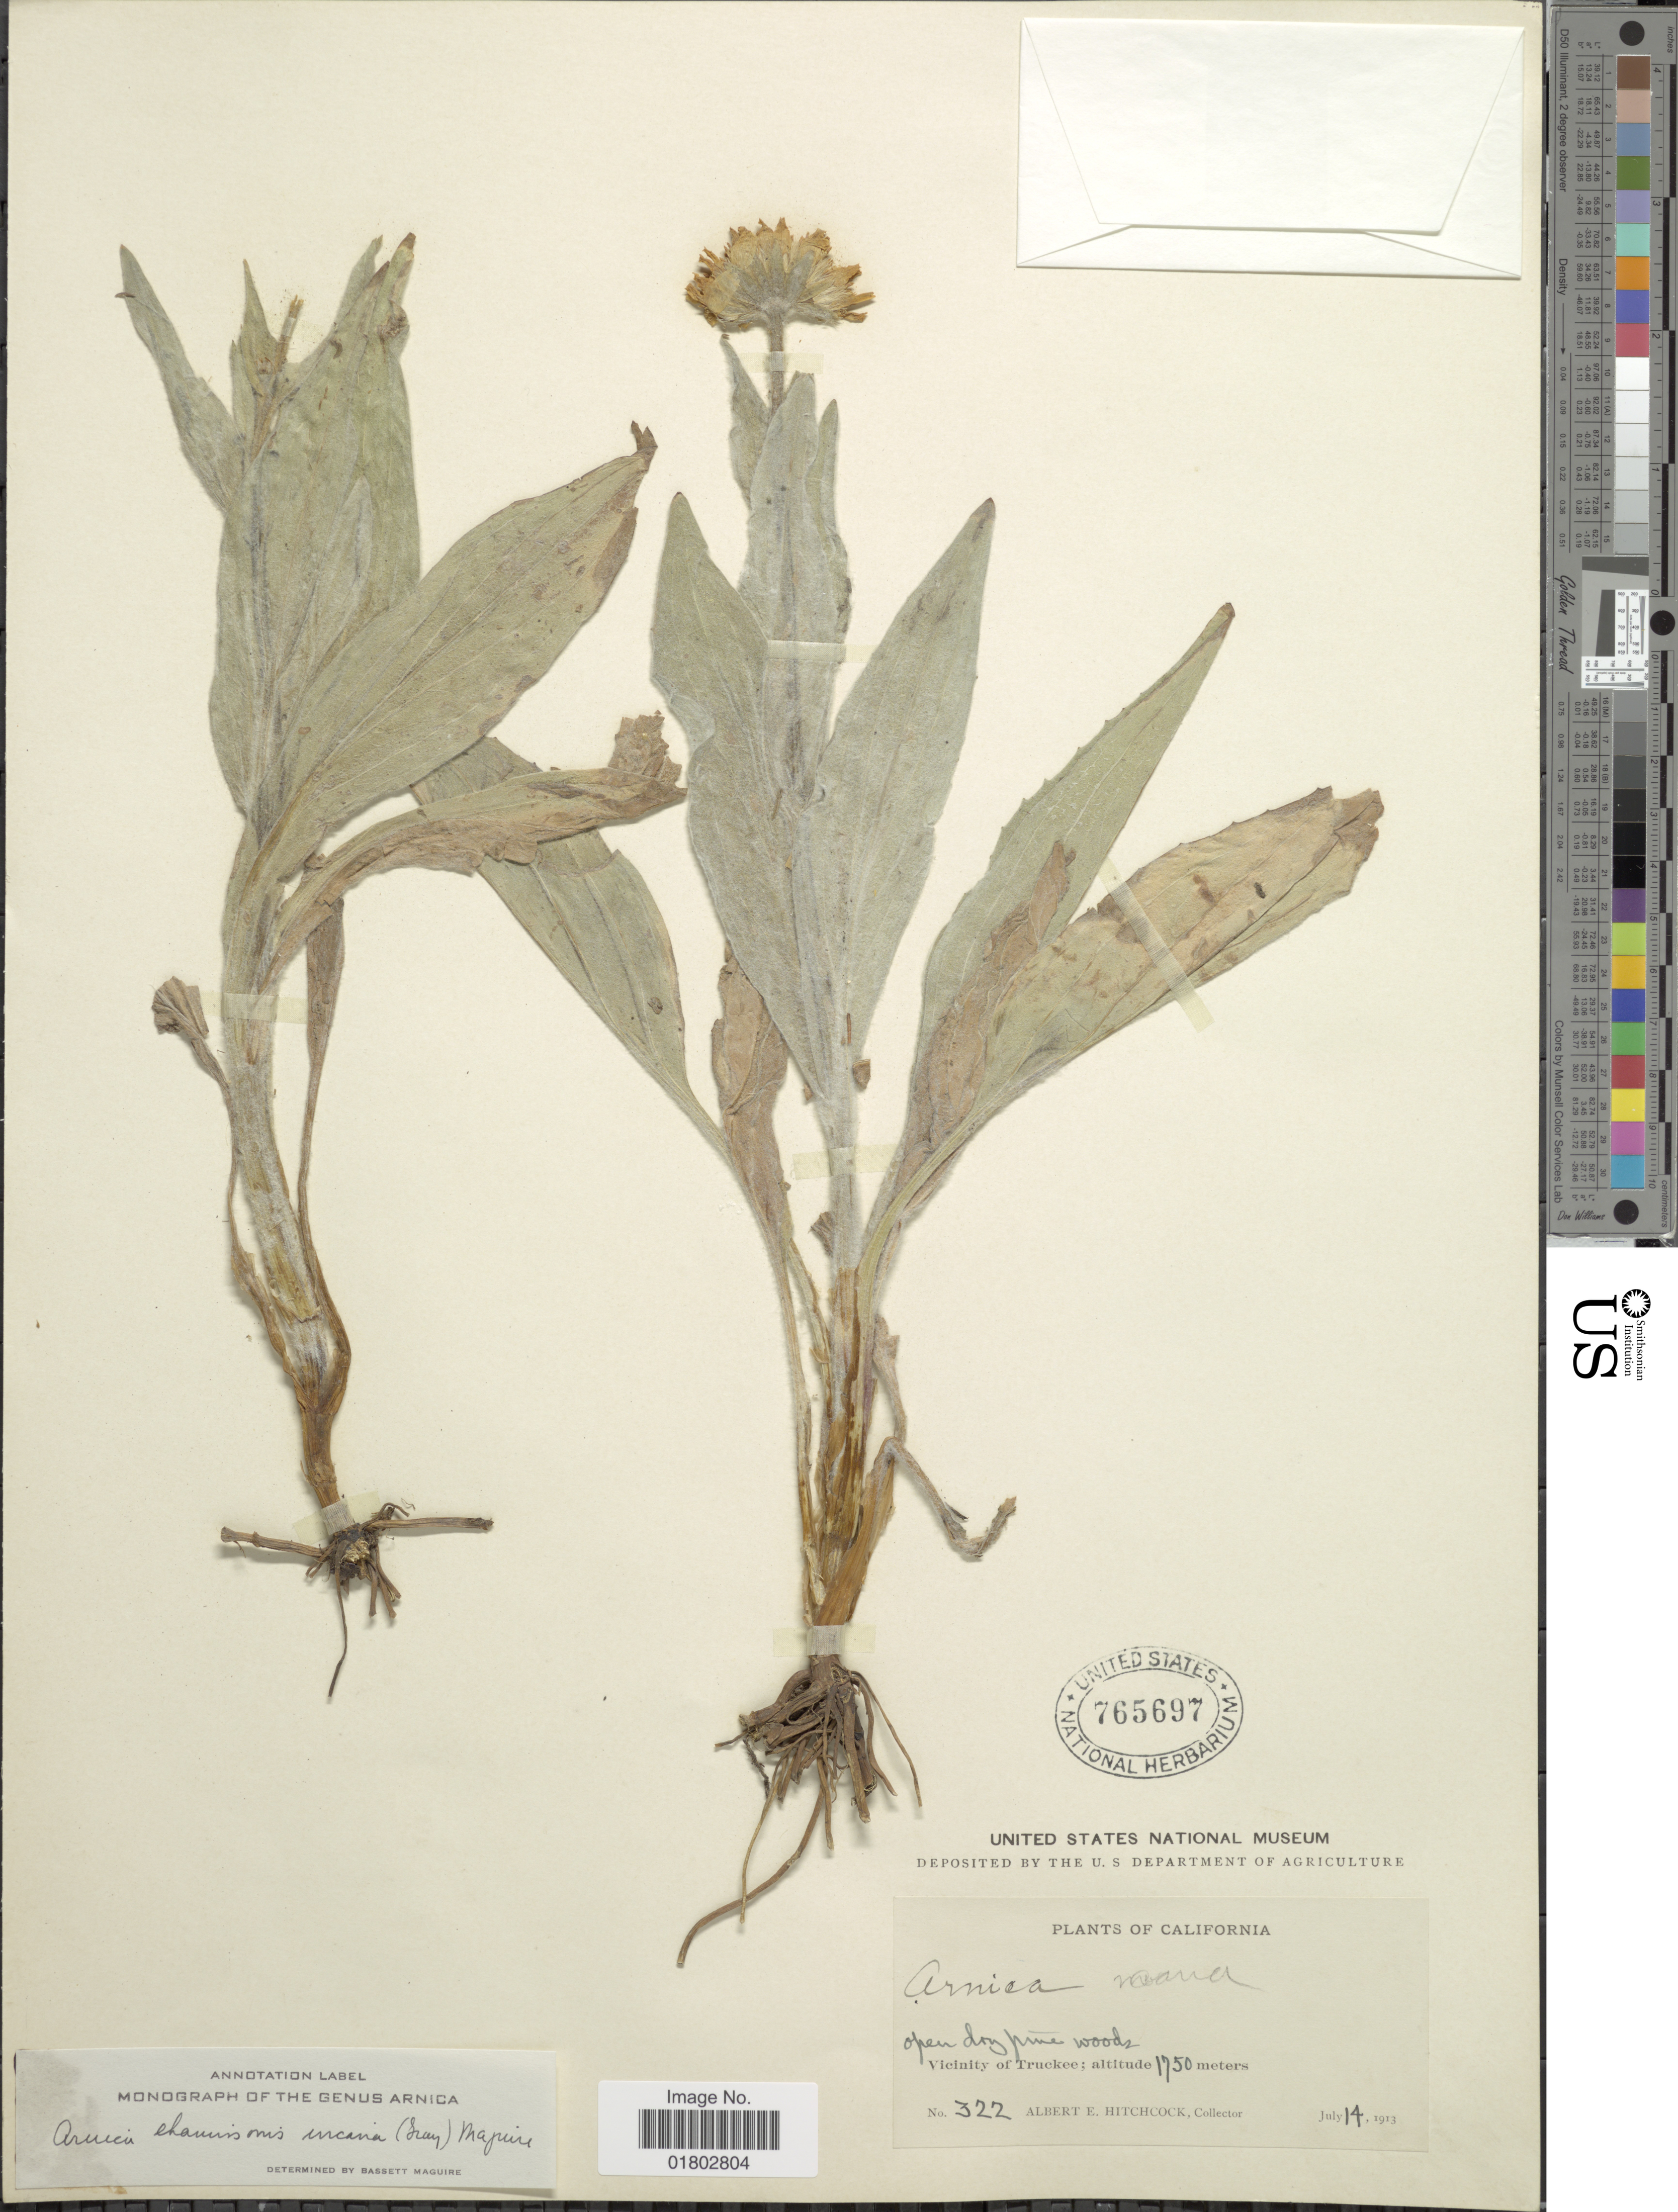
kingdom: Plantae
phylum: Tracheophyta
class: Magnoliopsida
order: Asterales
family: Asteraceae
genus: Arnica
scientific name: Arnica chamissonis subsp. incana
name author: (A. Gray) Maguire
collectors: A. S. Hitchcock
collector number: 322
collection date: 1913-07-14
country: United States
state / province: California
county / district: Nevada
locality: Open dry pine woods, Vicinity of Truckee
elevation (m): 1750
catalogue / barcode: US 765697